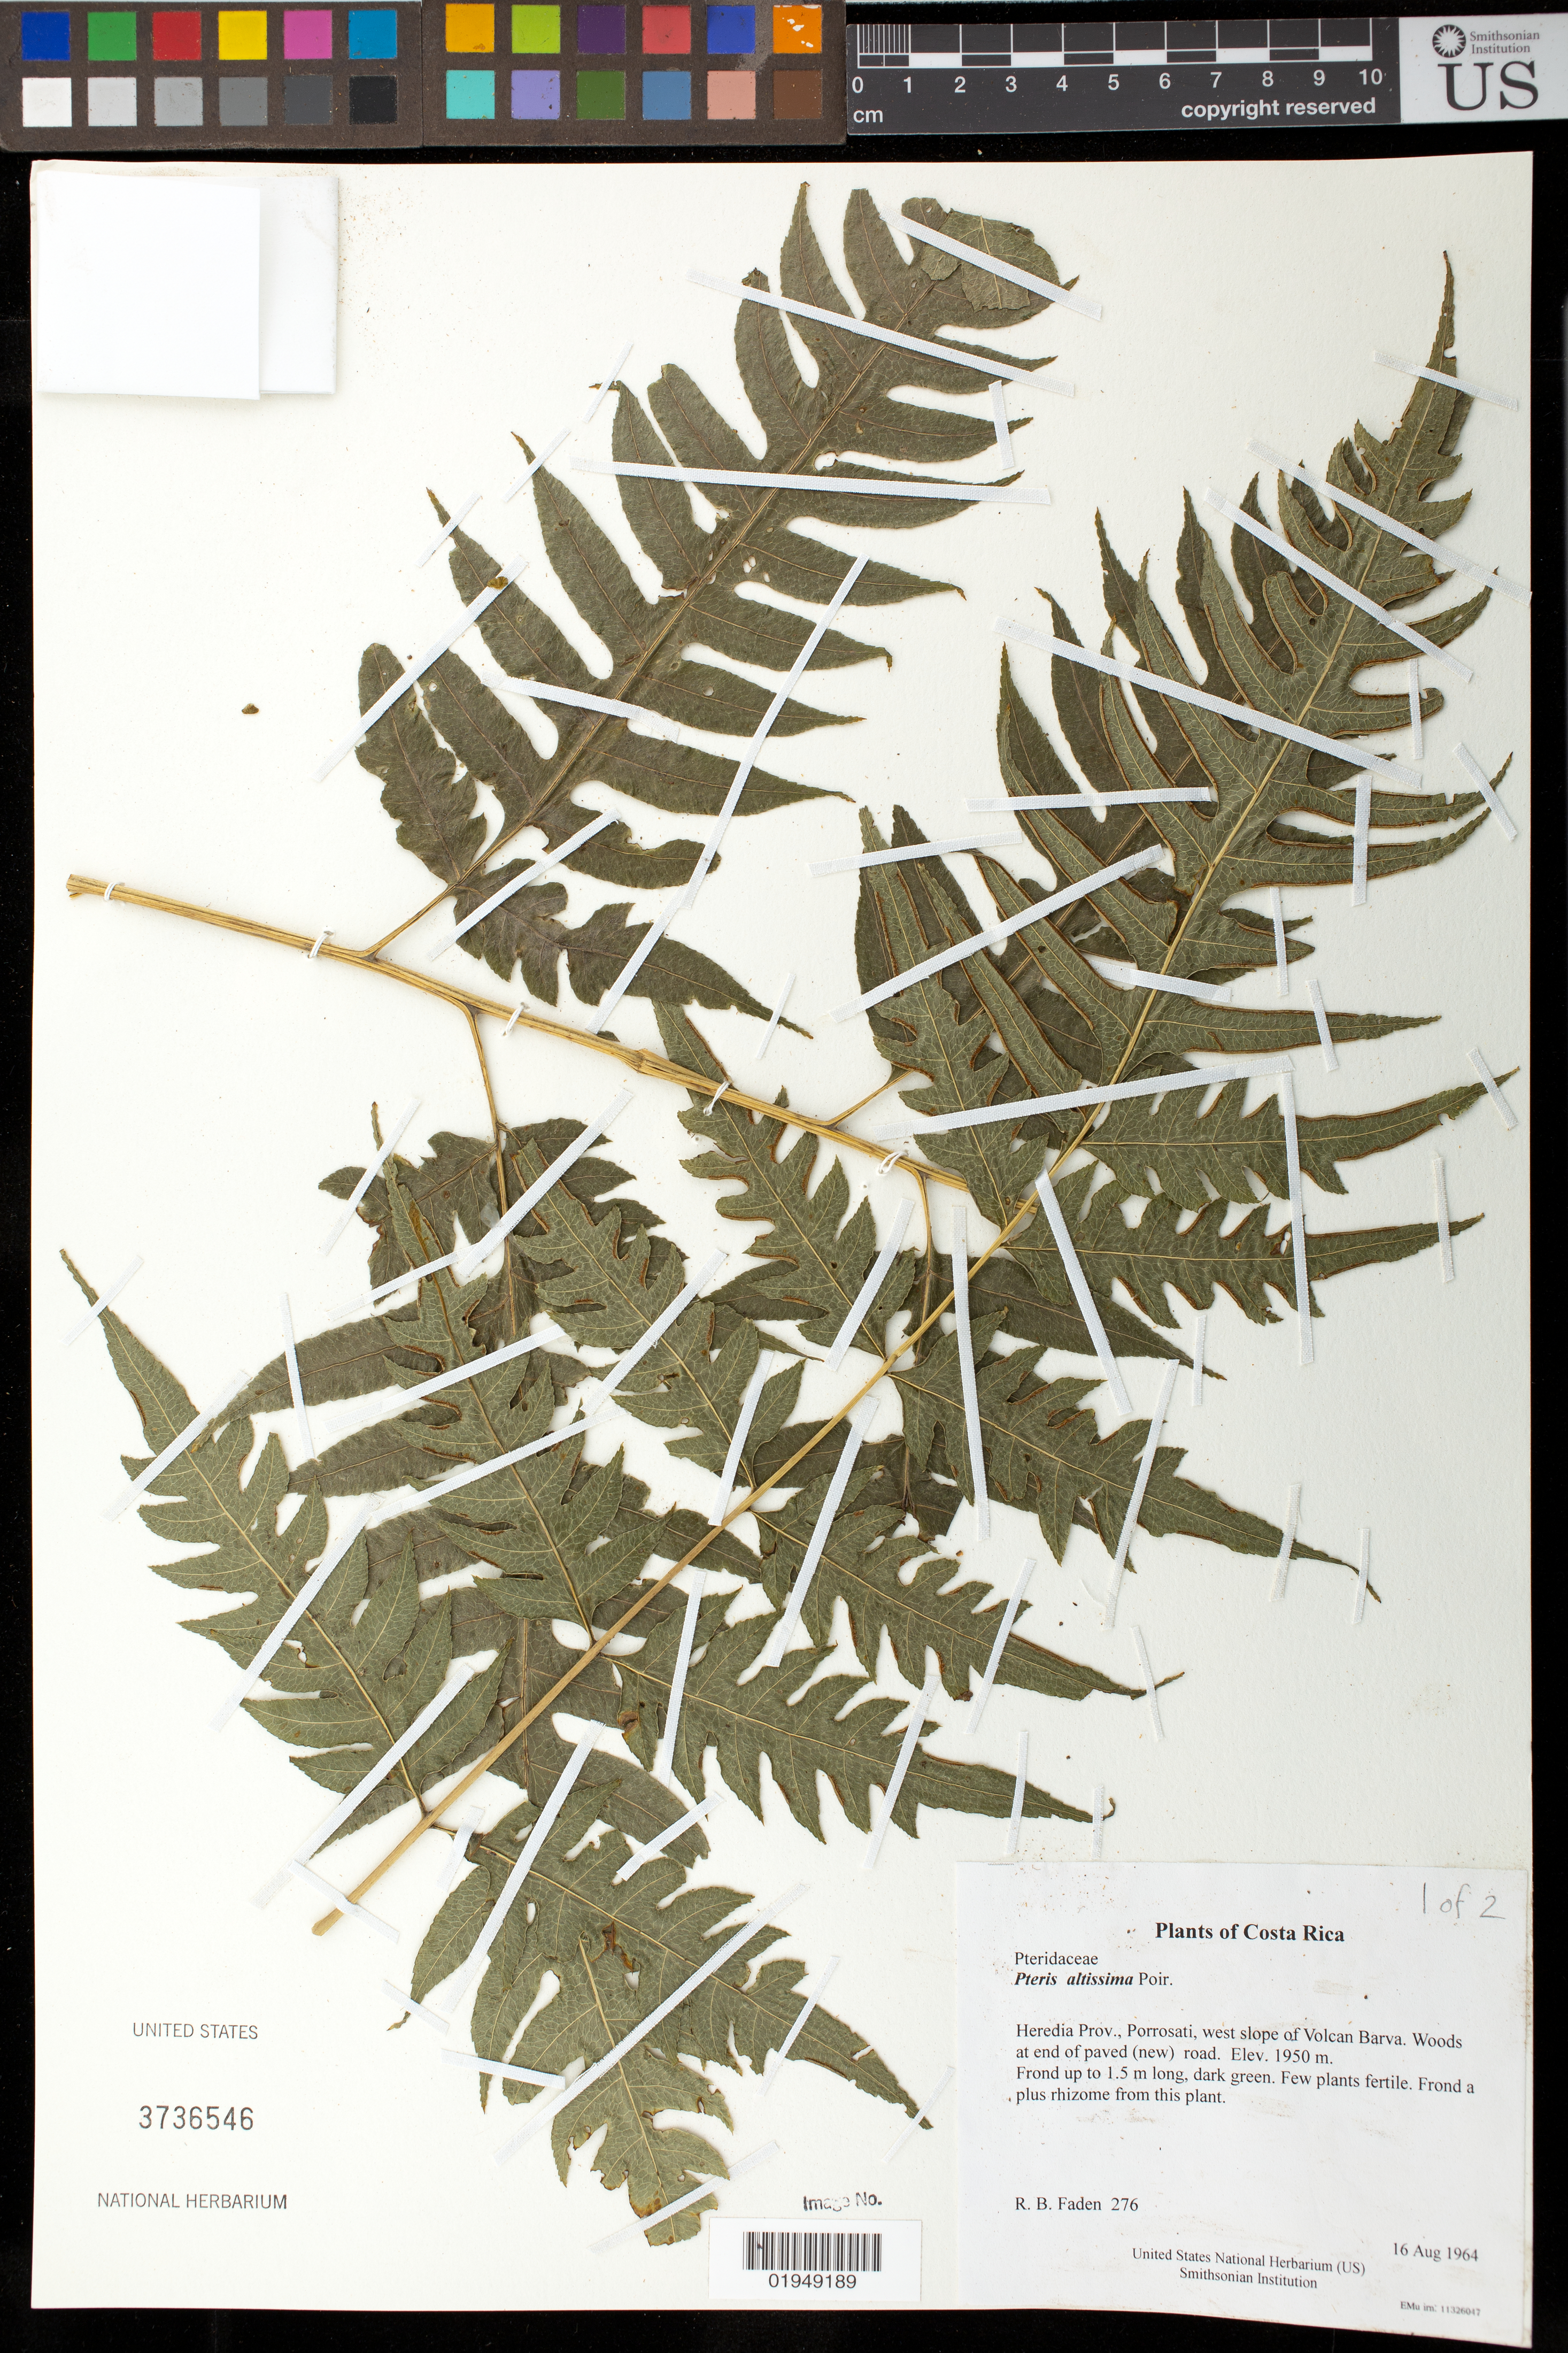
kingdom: Plantae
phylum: Tracheophyta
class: Polypodiopsida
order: Polypodiales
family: Pteridaceae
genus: Pteris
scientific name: Pteris altissima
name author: Poir.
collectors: R. B. Faden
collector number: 276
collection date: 1964-08-16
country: Costa Rica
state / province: Heredia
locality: Porrosati, west slope of Volcan Barva. Woods at end of paved (new) road.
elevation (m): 1950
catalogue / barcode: US 3736546